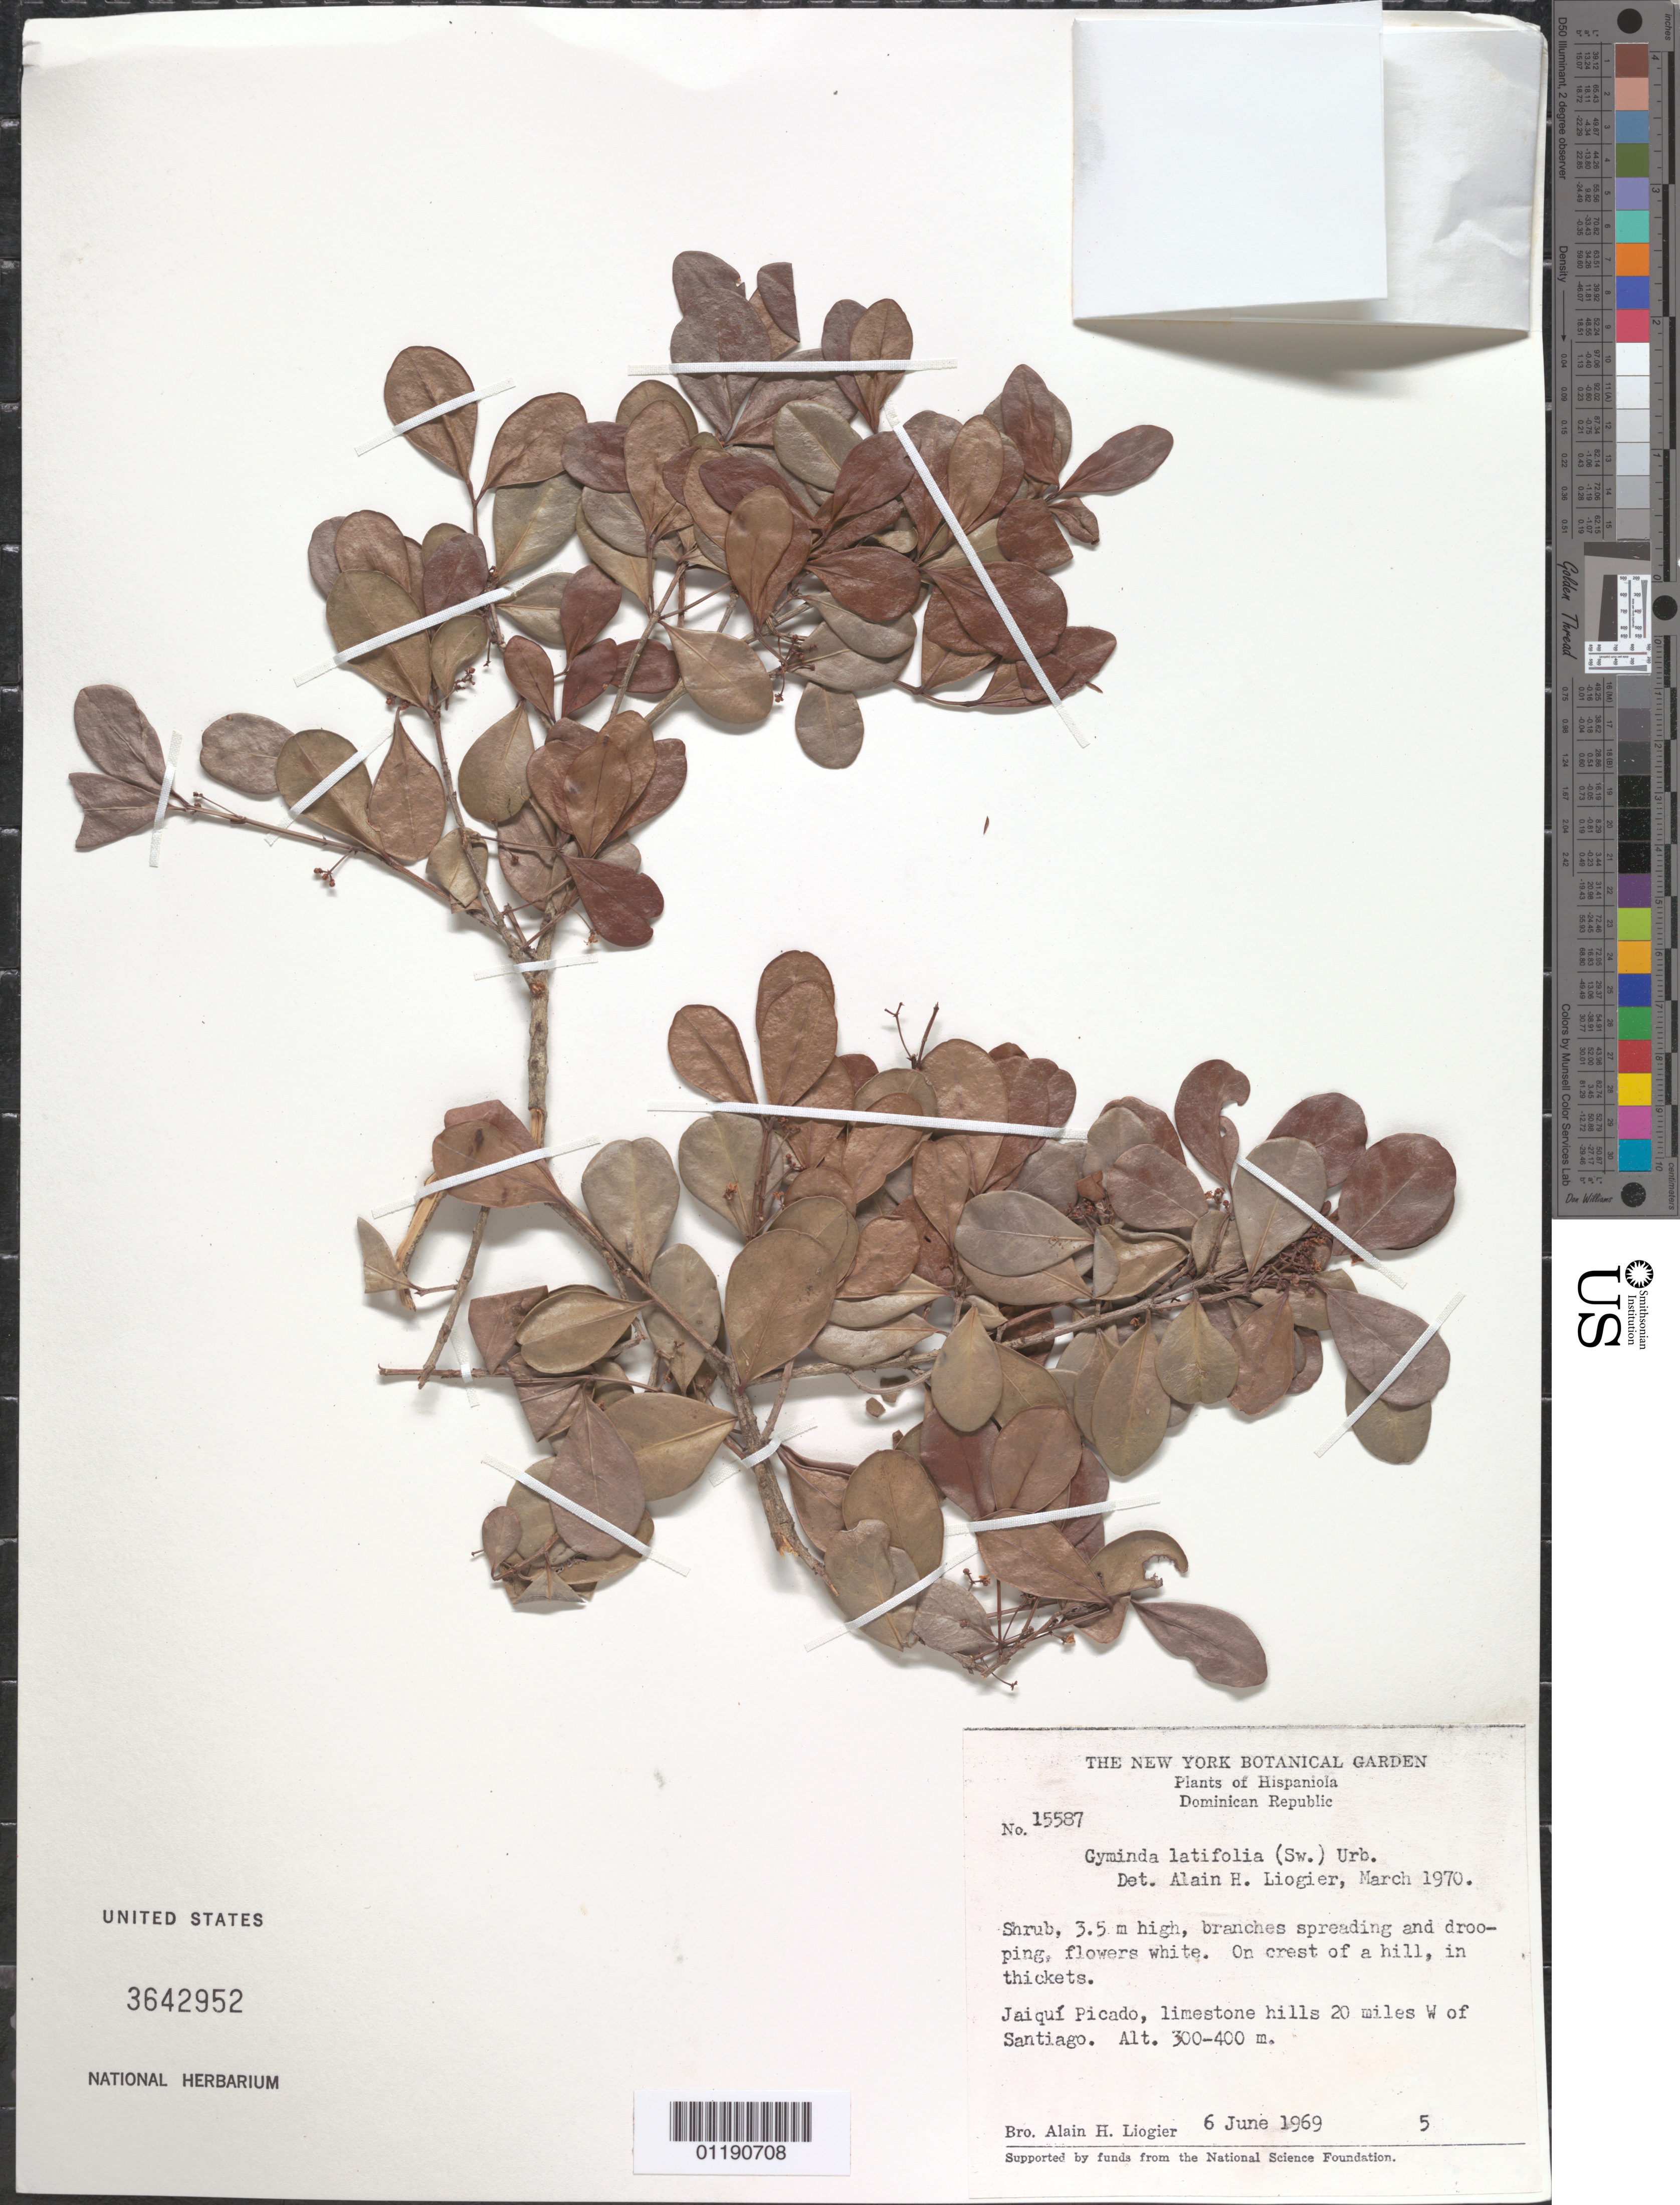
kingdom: Plantae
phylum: Tracheophyta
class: Magnoliopsida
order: Celastrales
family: Celastraceae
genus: Gyminda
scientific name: Gyminda latifolia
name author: (Sw.) Urb.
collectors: A. H. Liogier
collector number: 15587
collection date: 1969-06-06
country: Dominican Republic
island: Hispaniola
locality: Jaiquí Picado, 20 miles W of Santiago.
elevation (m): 300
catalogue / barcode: US 3642952